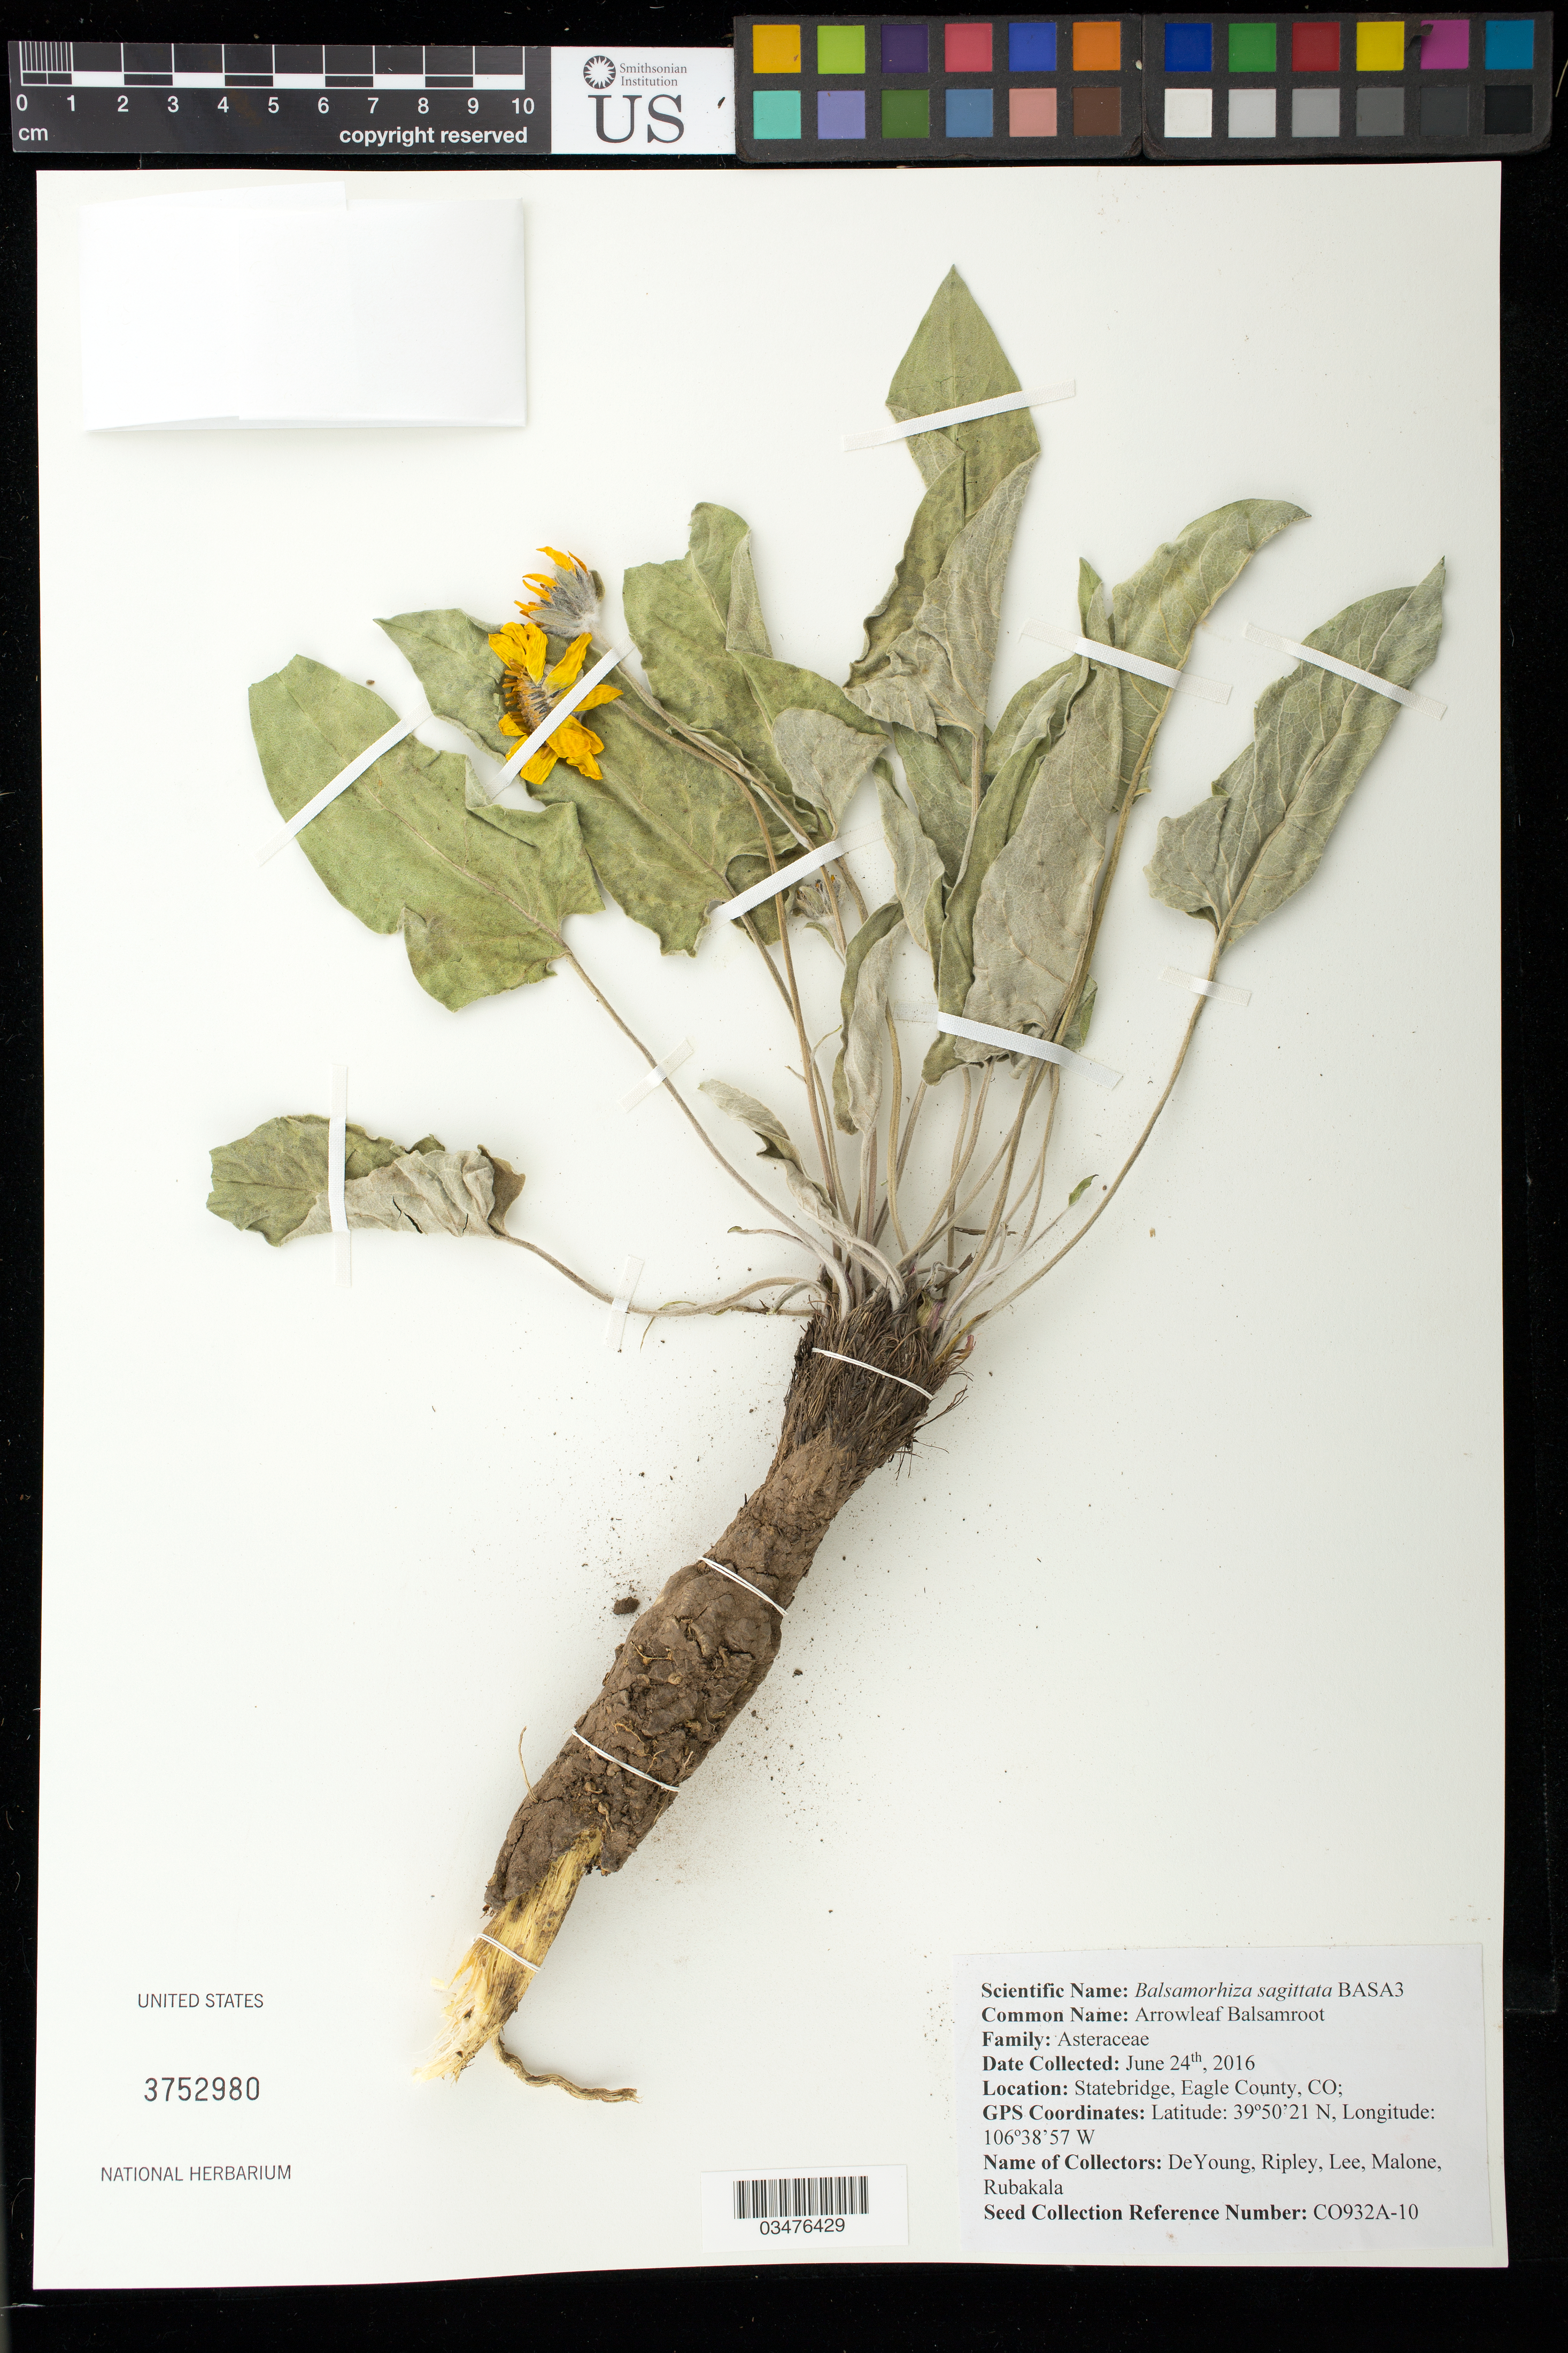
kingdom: Plantae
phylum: Tracheophyta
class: Magnoliopsida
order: Asterales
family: Asteraceae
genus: Balsamorhiza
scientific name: Balsamorhiza sagittata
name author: (Pursh) Nutt.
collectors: -. DeYoung, -. Ripley, -. Lee, -. Malone & -. Rubikash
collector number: CO932A-10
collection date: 2016-06-24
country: United States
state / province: Colorado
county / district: Eagle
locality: Statebridge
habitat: Upland Mtn Big Sagebrush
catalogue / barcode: US 3752980